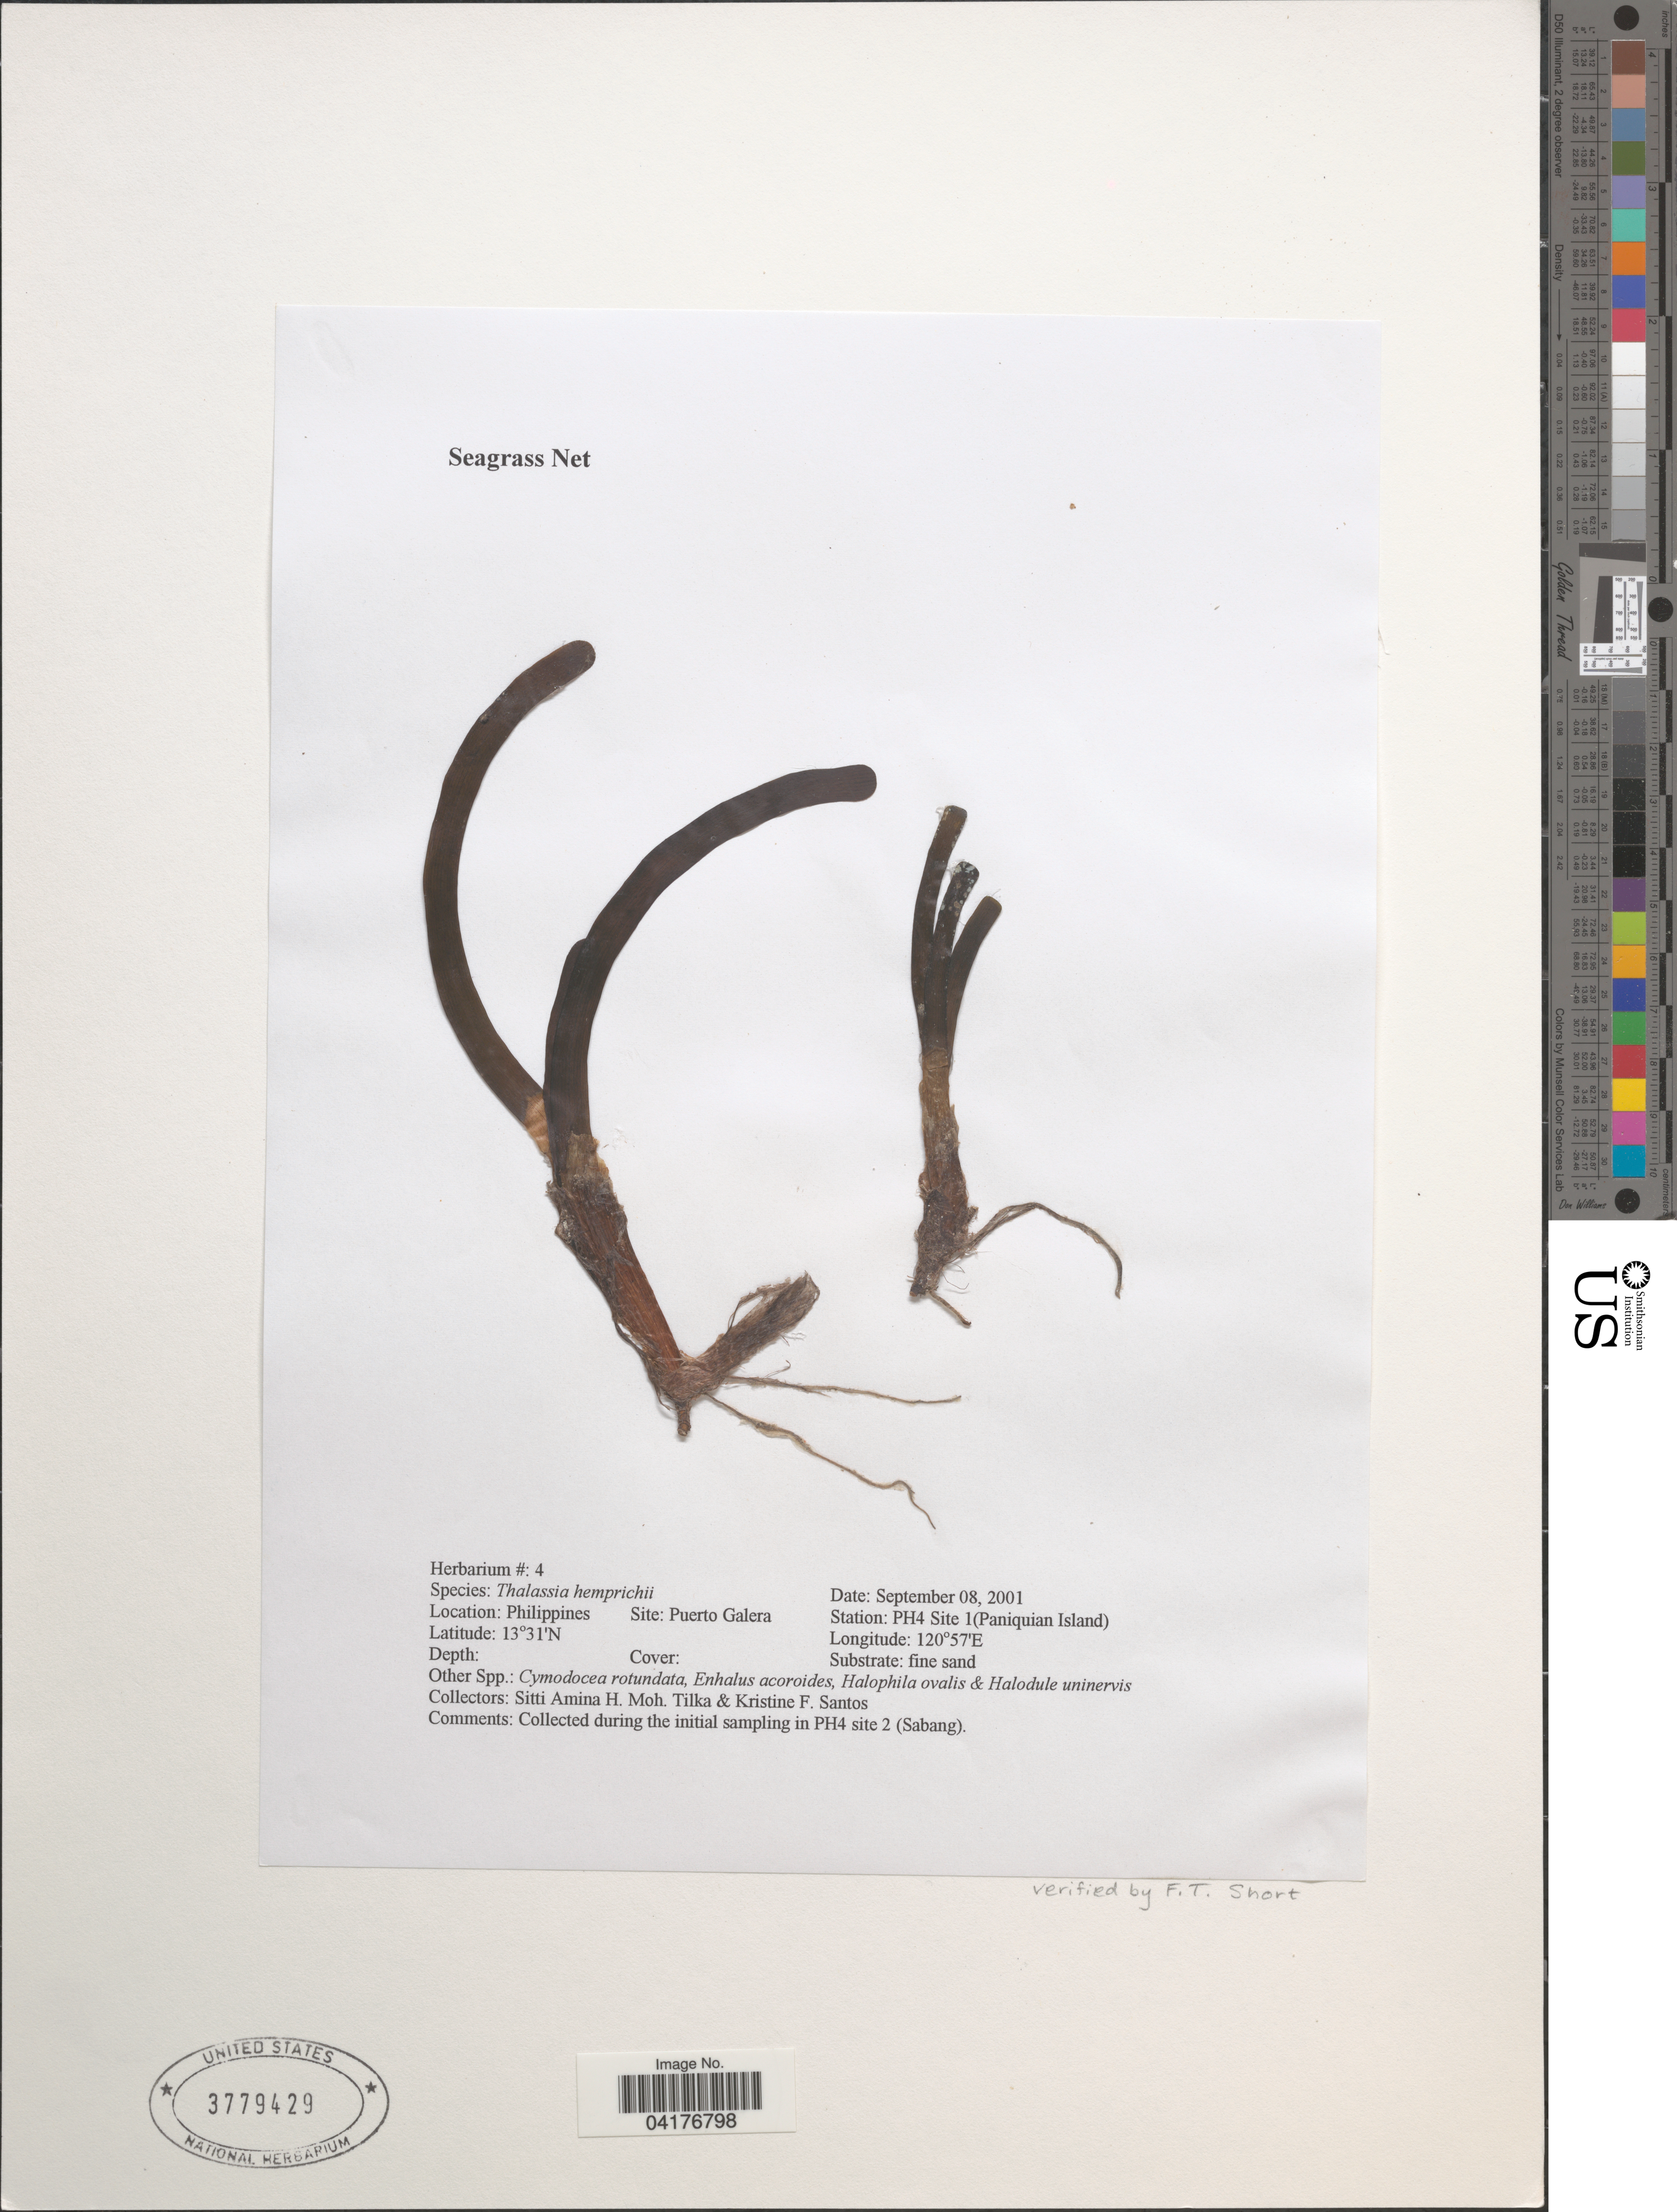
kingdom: Plantae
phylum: Tracheophyta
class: Liliopsida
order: Alismatales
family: Hydrocharitaceae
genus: Enhalus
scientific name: Enhalus acoroides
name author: (L. f.) Royle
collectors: S. Tilka & K. Santos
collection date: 2001-09-08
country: Philippines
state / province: Mimaropa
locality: Site: Puerto Galera. Station: PH4 Site 1 (Paniquian Island).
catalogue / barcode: US 3779429